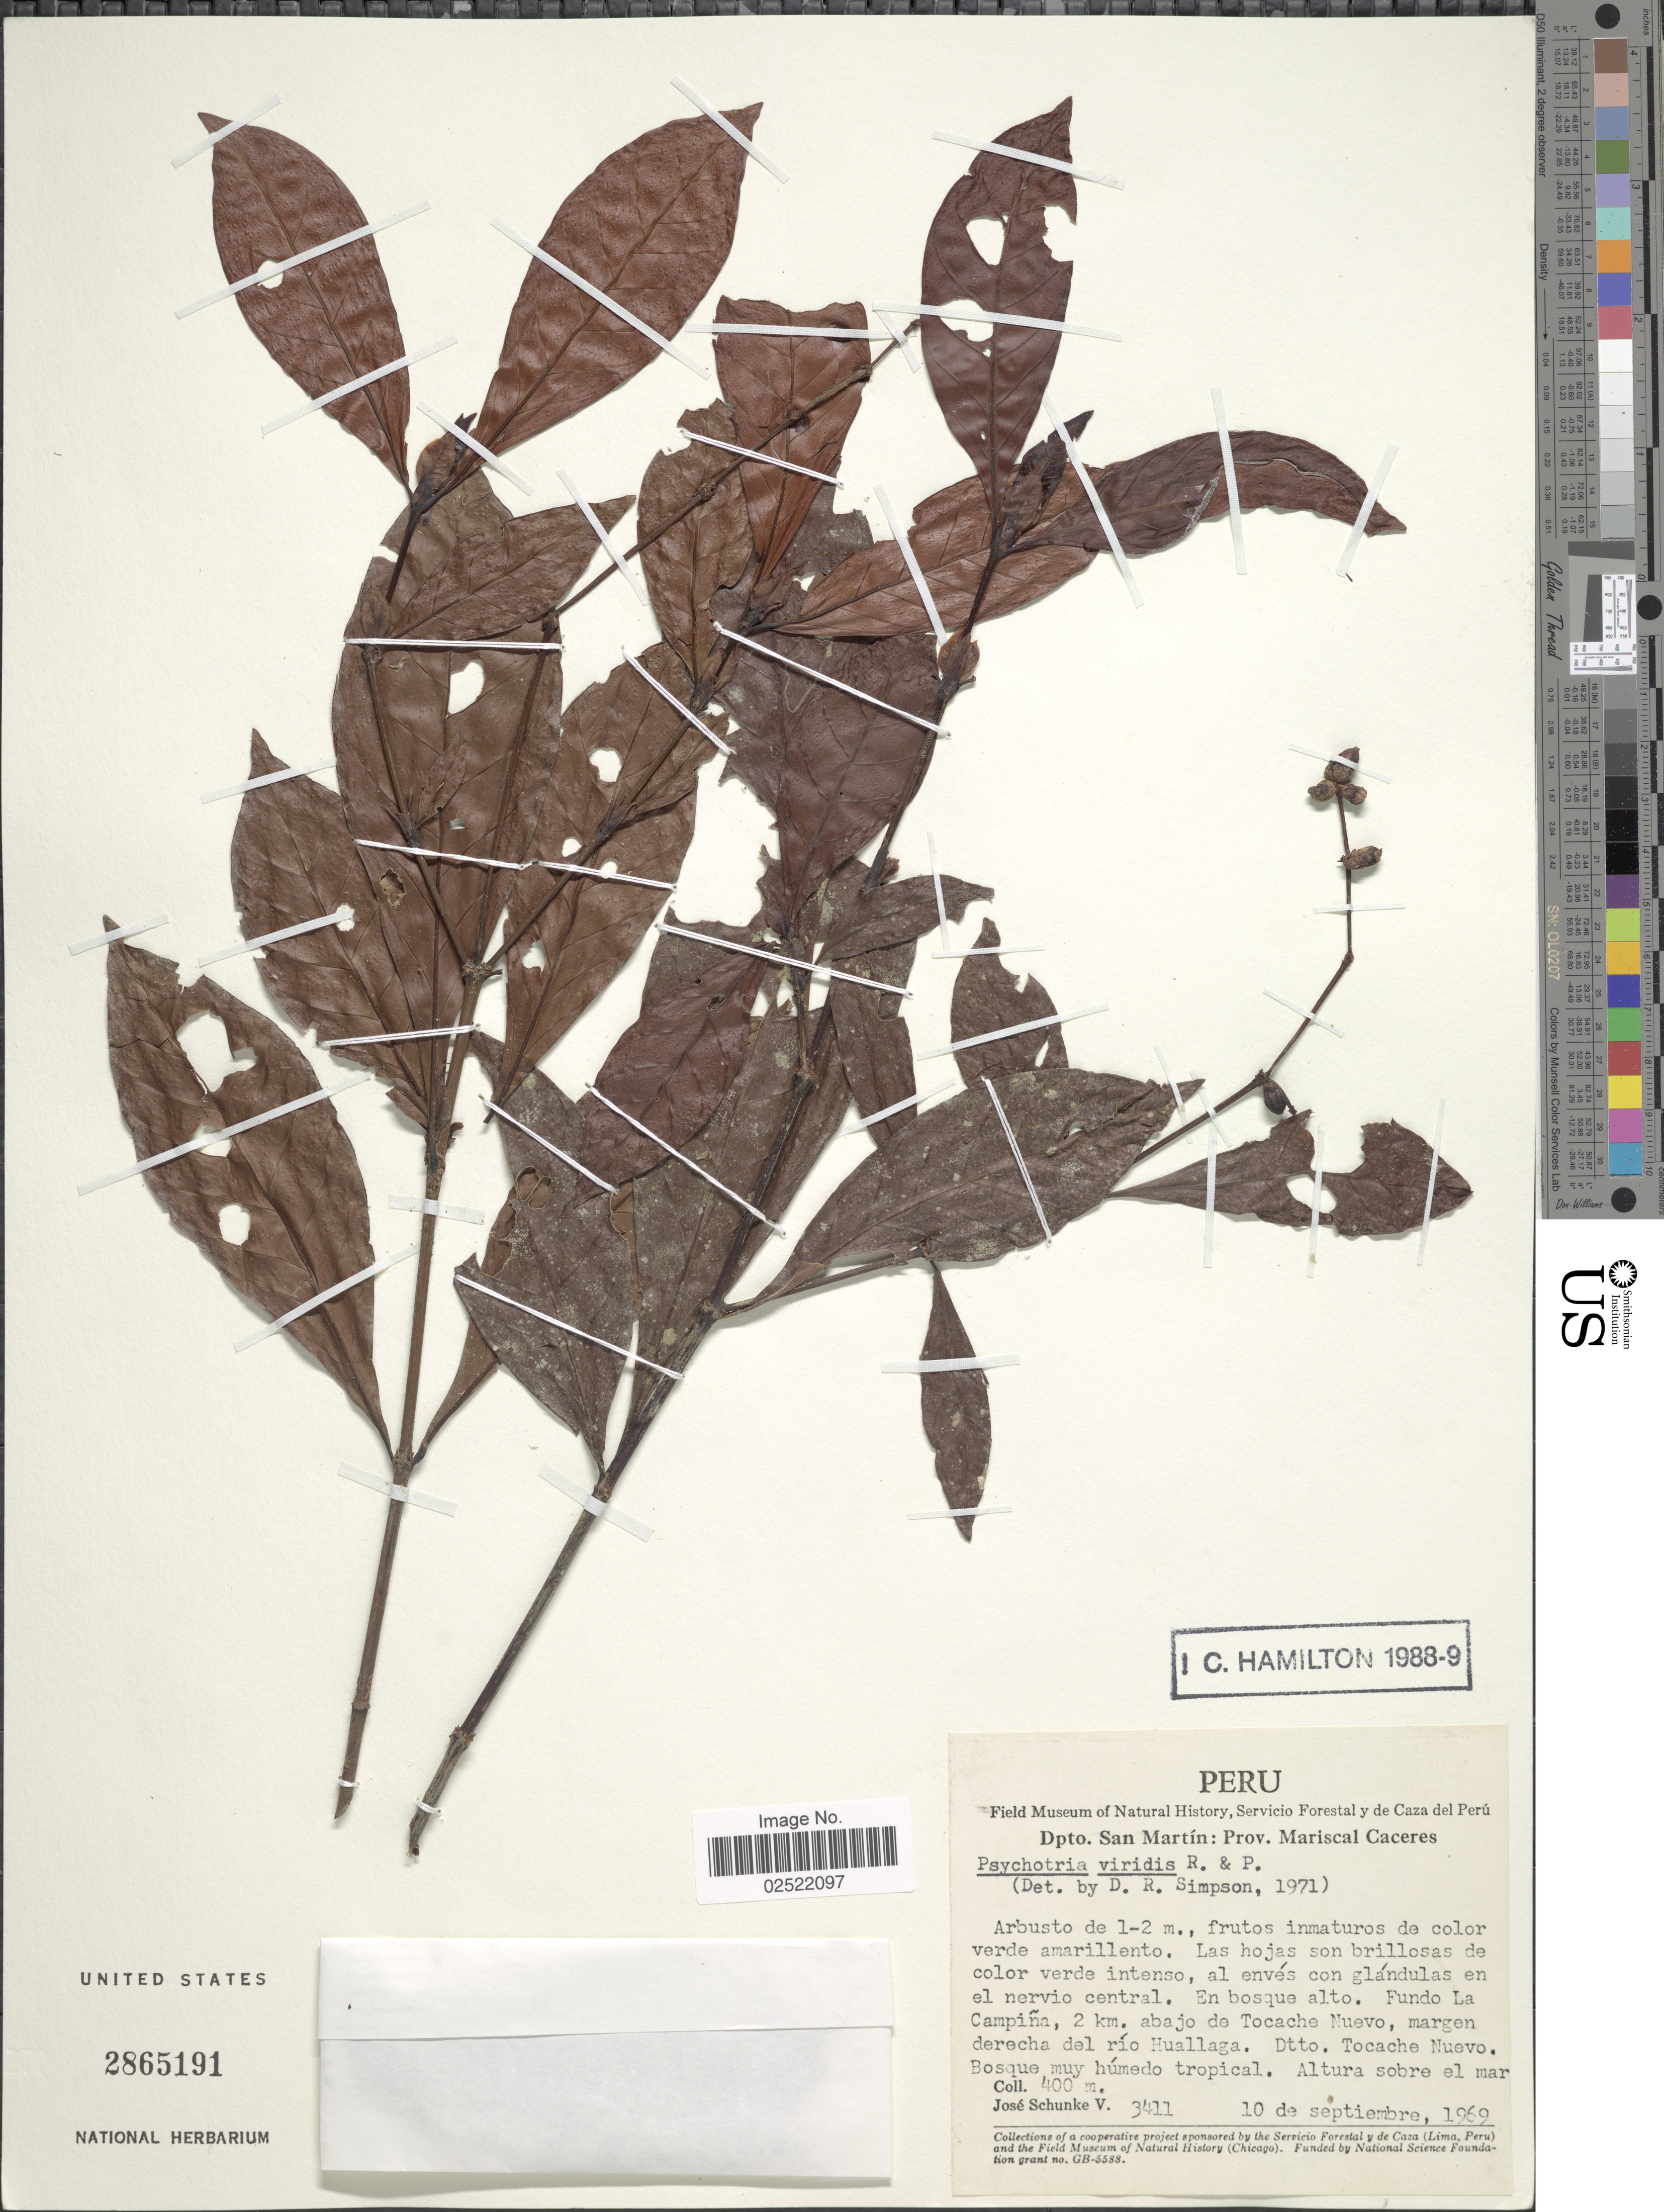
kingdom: Plantae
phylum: Tracheophyta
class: Magnoliopsida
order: Gentianales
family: Rubiaceae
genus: Psychotria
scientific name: Psychotria viridis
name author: Ruiz & Pav.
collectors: J. Schunke Vigo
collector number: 3411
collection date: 1969-09-10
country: Peru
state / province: San Martín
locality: Prov. Mariscal Caceres. Fundo La Campina, 2 km. abajo de Tocache Nuevo, margen derecha del rio Huallaga. Dtto. Tocache Nuevo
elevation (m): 400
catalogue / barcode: US 2865191